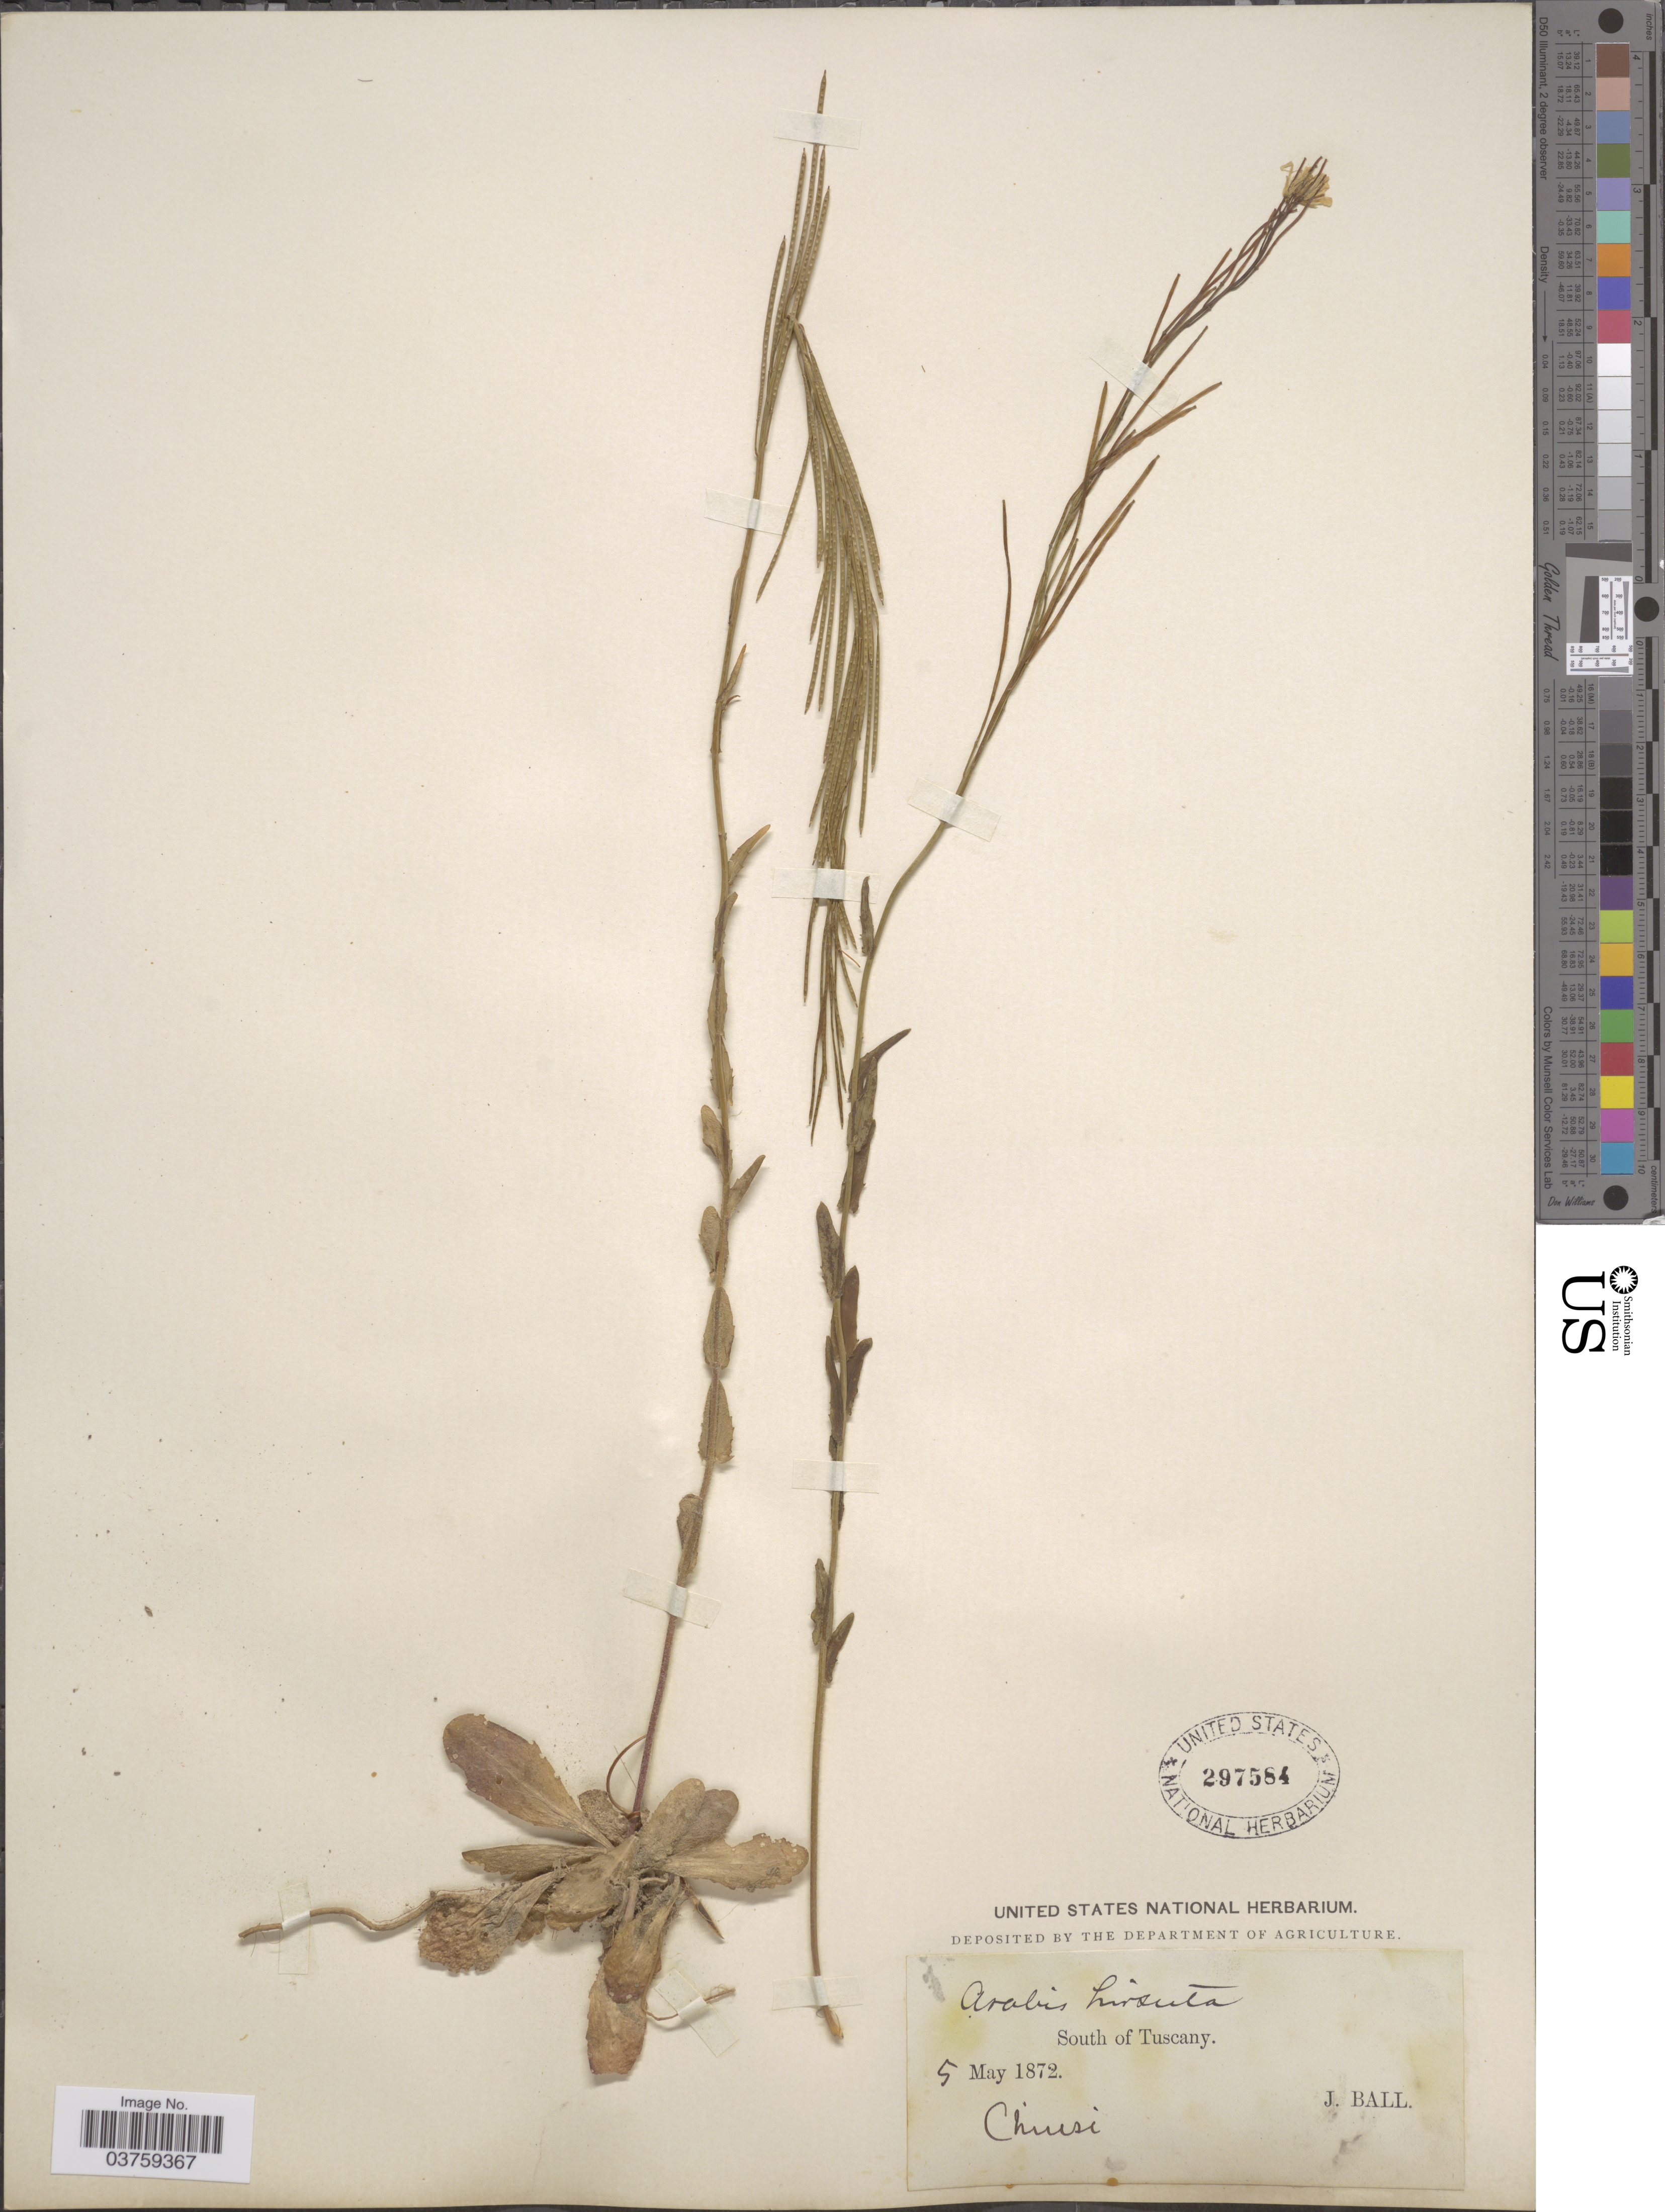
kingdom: Plantae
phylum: Tracheophyta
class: Magnoliopsida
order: Brassicales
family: Brassicaceae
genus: Arabis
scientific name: Arabis hirsuta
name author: (L.) Scop.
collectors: J. Ball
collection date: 1872-05-05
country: Italy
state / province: Tuscany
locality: South of Tuscany. Chiusi.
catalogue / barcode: US 297584